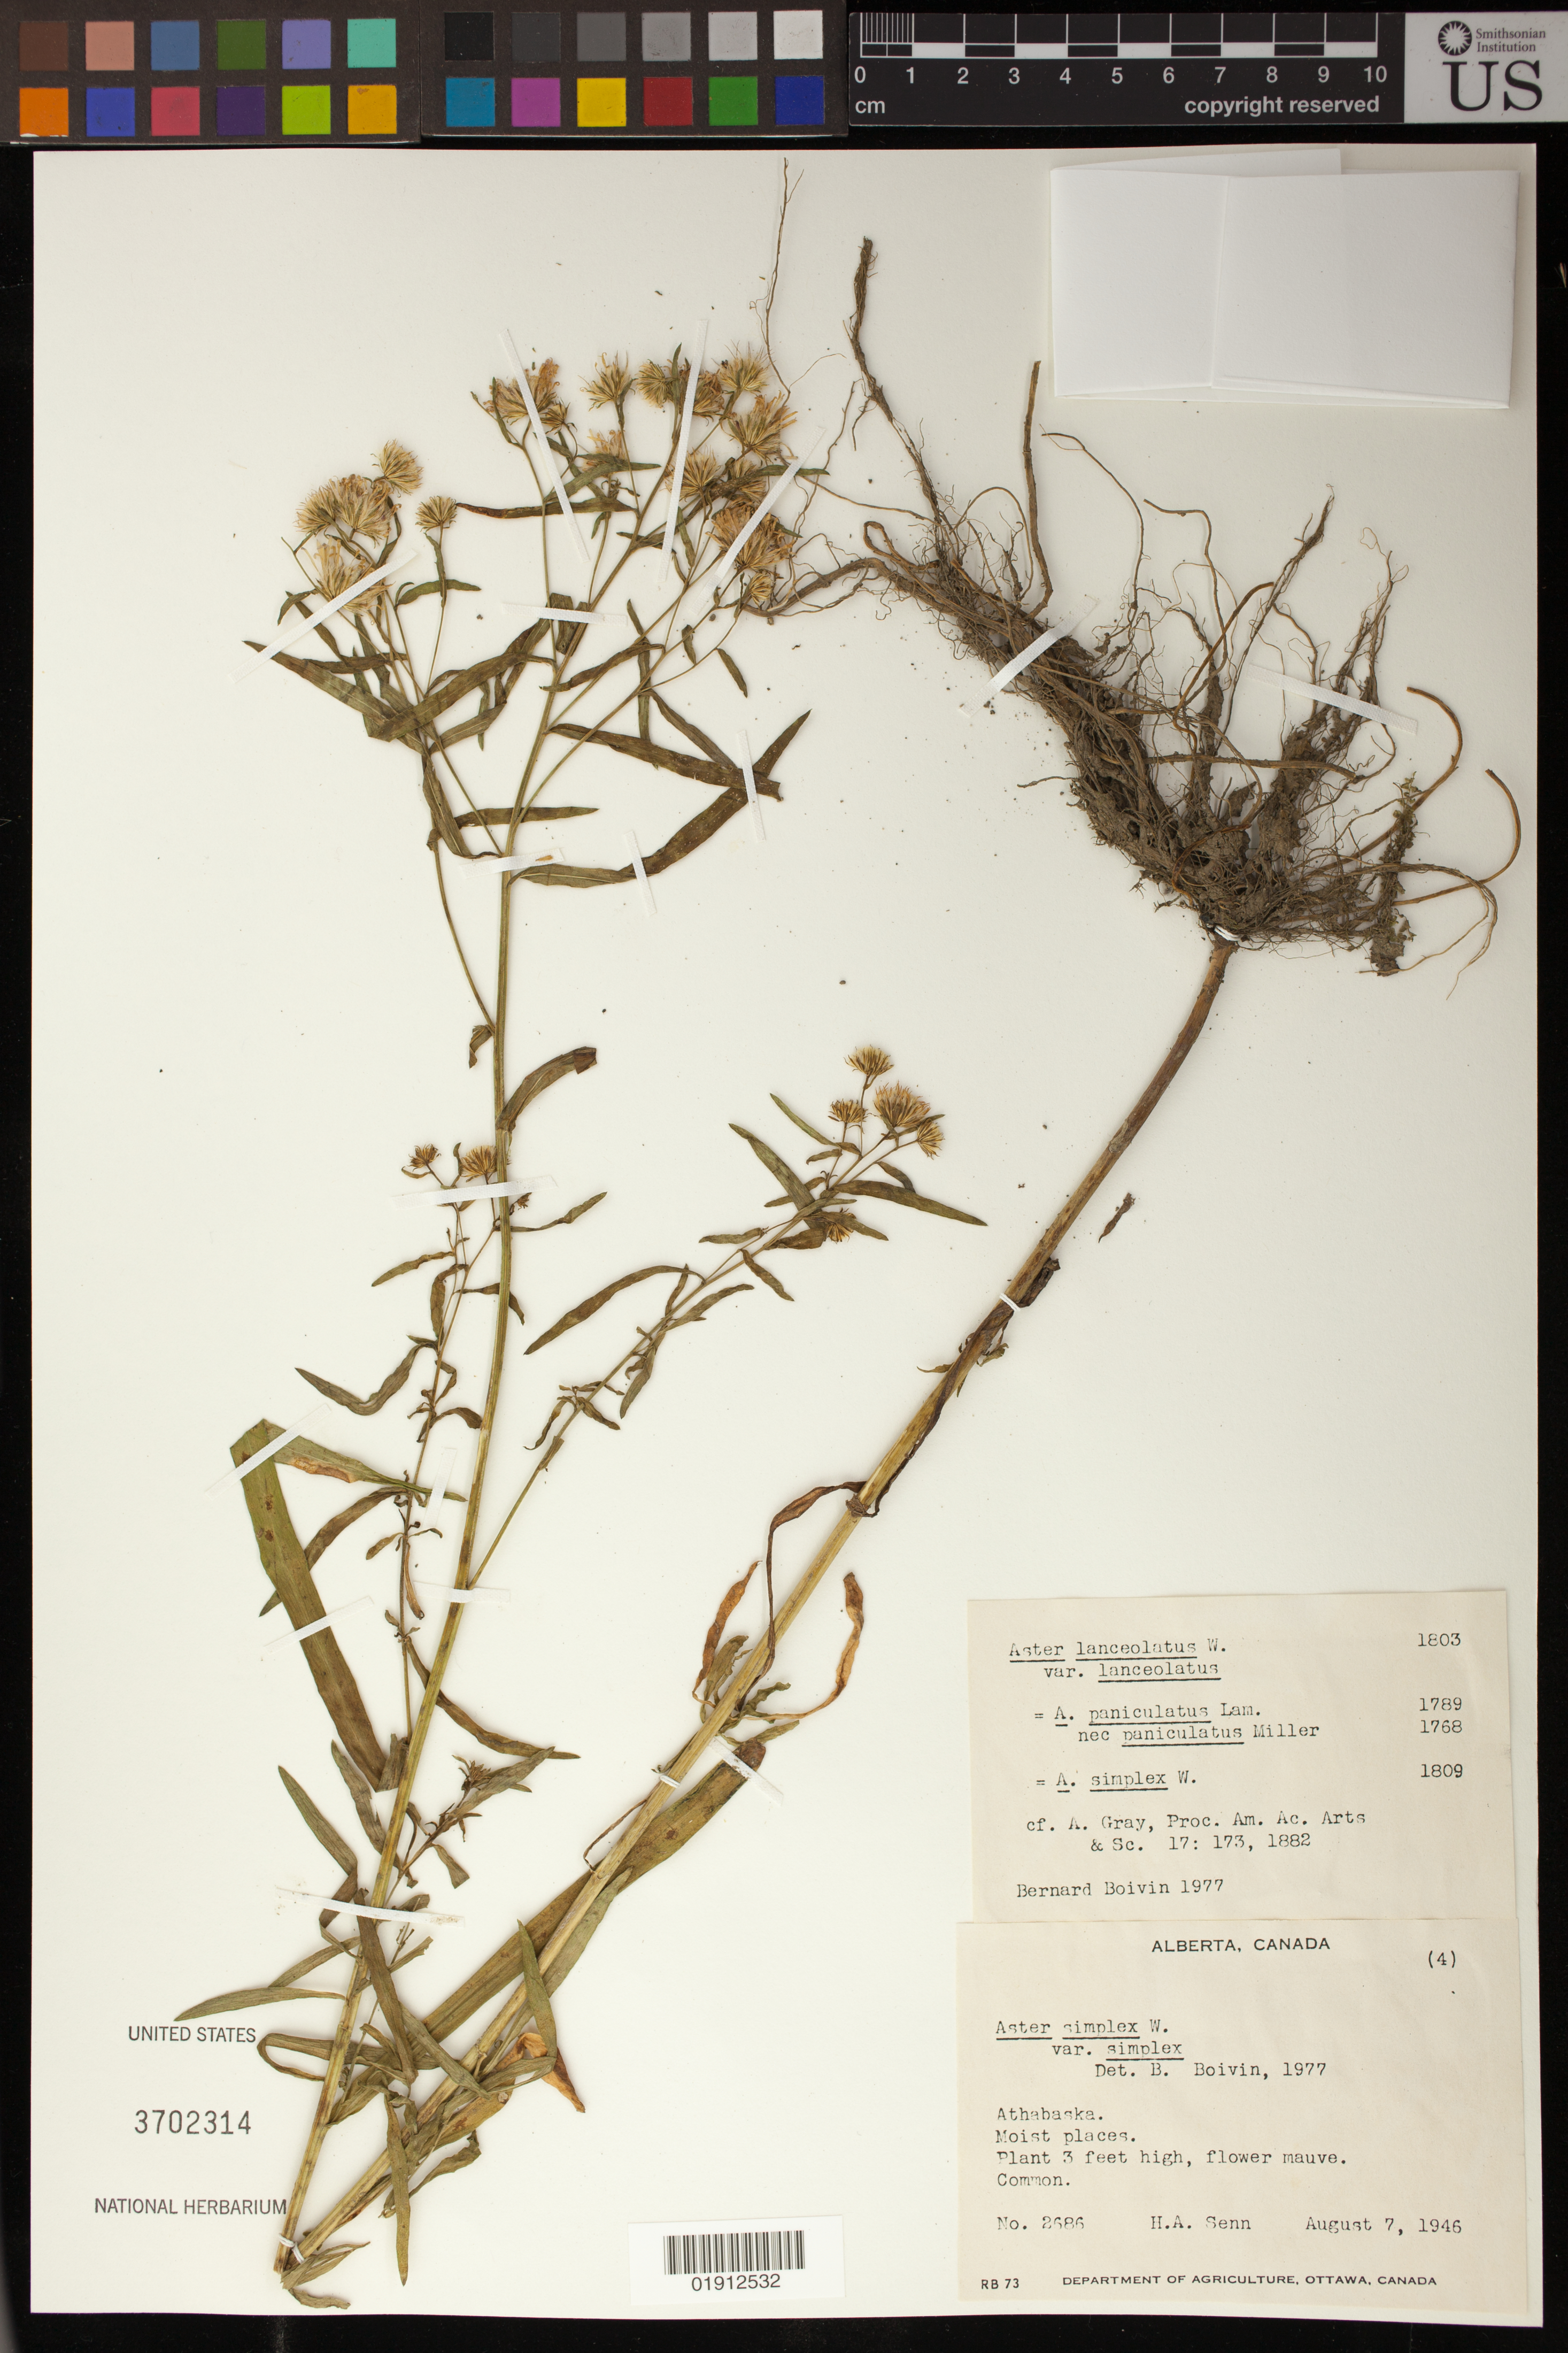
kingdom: Plantae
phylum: Tracheophyta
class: Magnoliopsida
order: Asterales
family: Asteraceae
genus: Symphyotrichum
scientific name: Symphyotrichum lanceolatum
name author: (Willd.) G.L. Nesom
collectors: H. A. Senn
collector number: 2686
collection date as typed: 7 Aug 1946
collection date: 1946-08-07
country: Canada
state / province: Alberta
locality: Athabaska.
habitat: Moist places.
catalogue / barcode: US 3702314